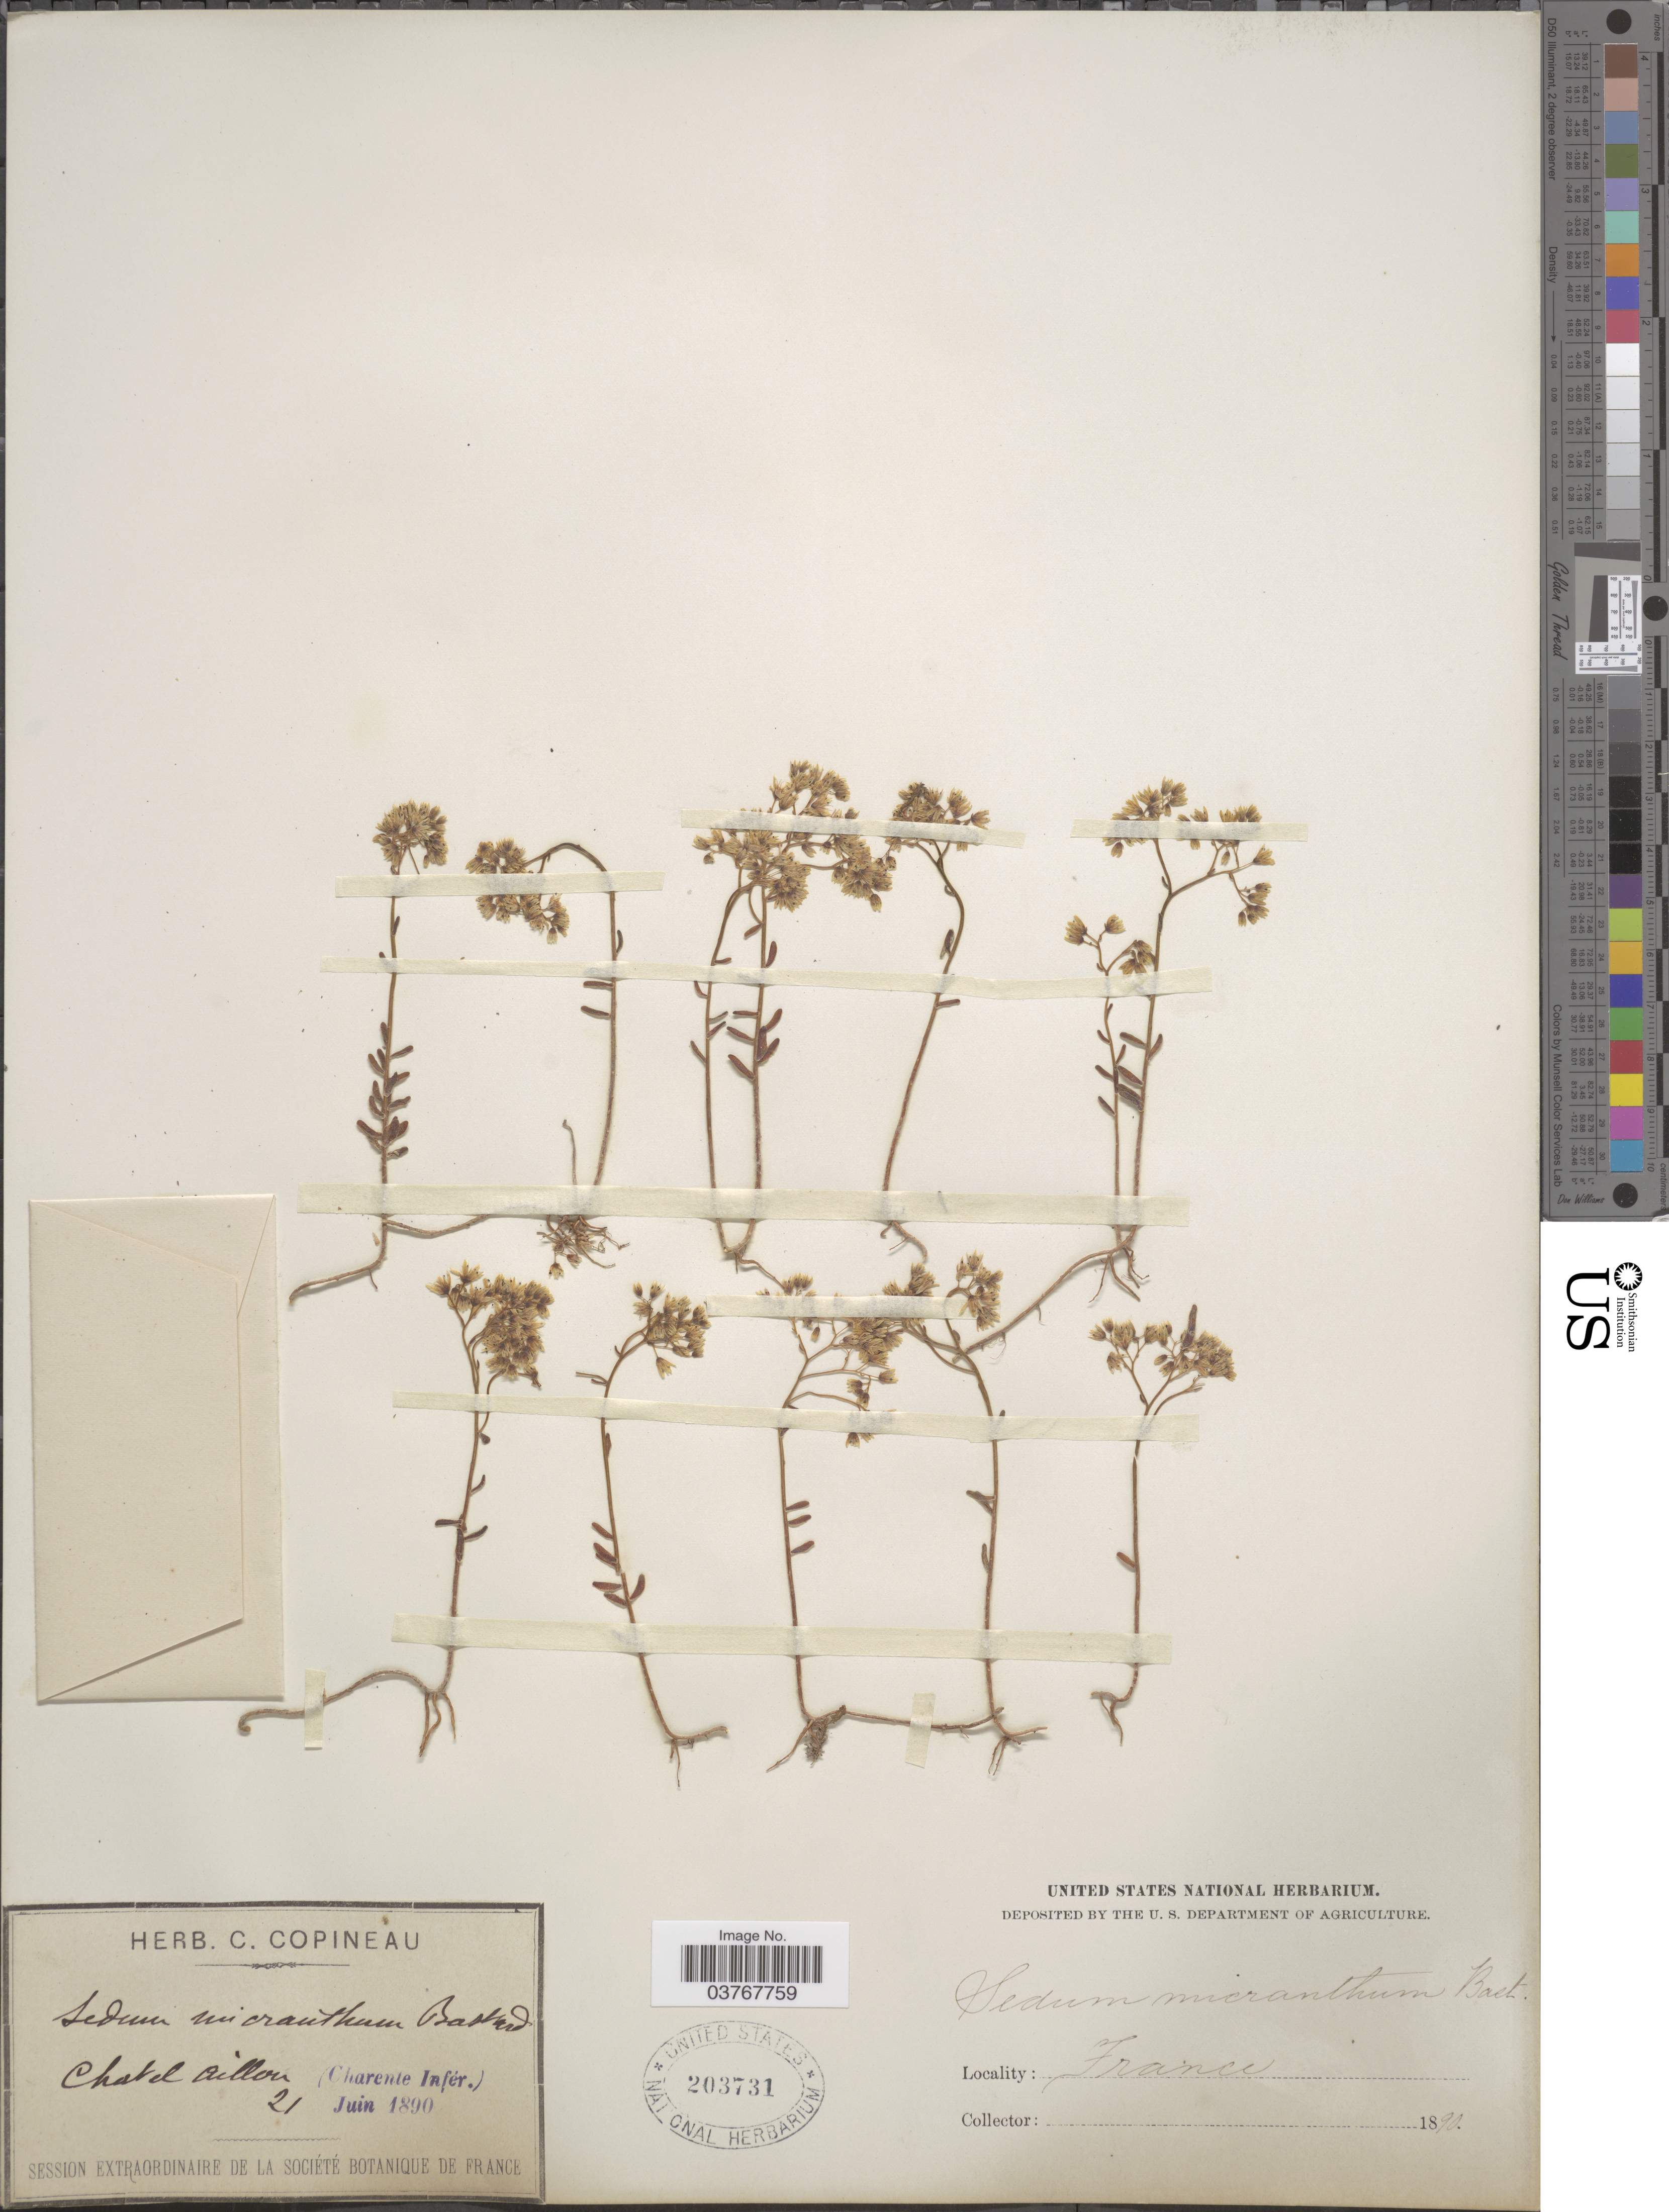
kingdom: Plantae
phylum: Tracheophyta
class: Magnoliopsida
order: Saxifragales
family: Crassulaceae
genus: Sedum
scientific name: Sedum micranthum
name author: Bast. ex DC.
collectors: ex herb. C. Copineau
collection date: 1890-06-21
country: France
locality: Chatel Aillon (Charente Infér).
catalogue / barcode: US 203731